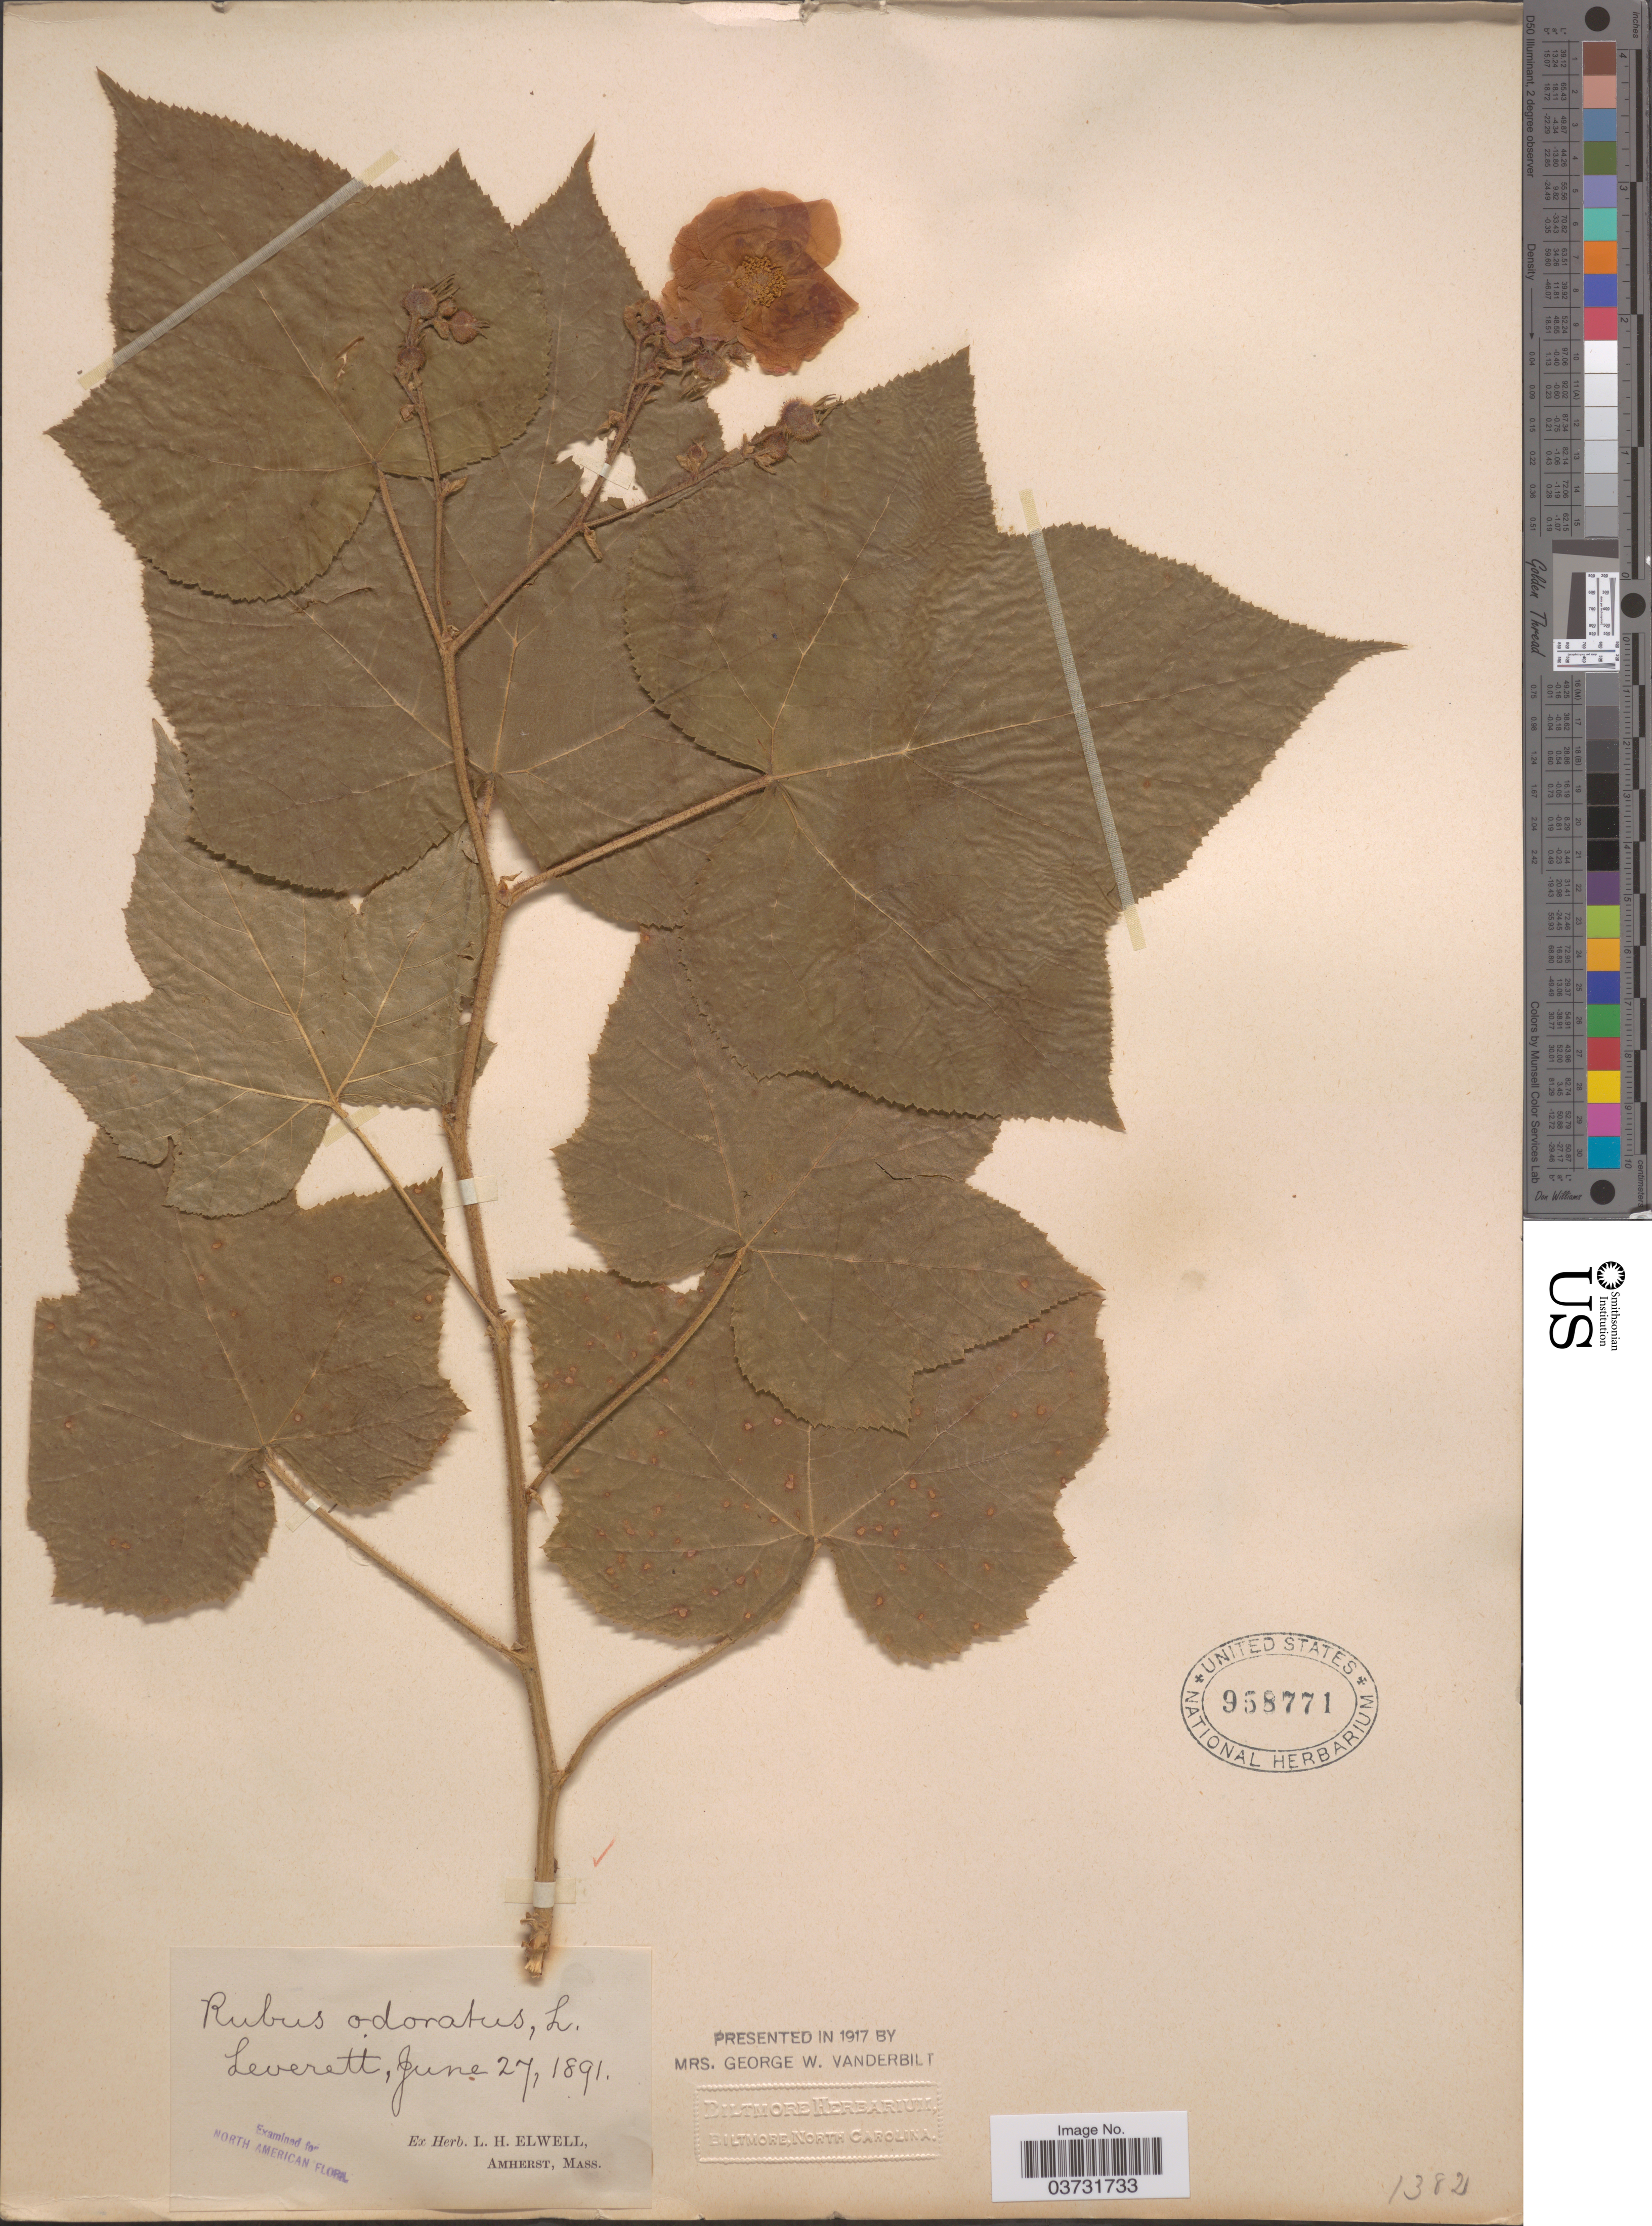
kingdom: Plantae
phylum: Tracheophyta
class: Magnoliopsida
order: Rosales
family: Rosaceae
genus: Rubus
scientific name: Rubus odoratus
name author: L.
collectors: ex herb. L. H. Elwell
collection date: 1891-06-27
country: United States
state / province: Massachusetts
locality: Leverett.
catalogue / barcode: US 958771